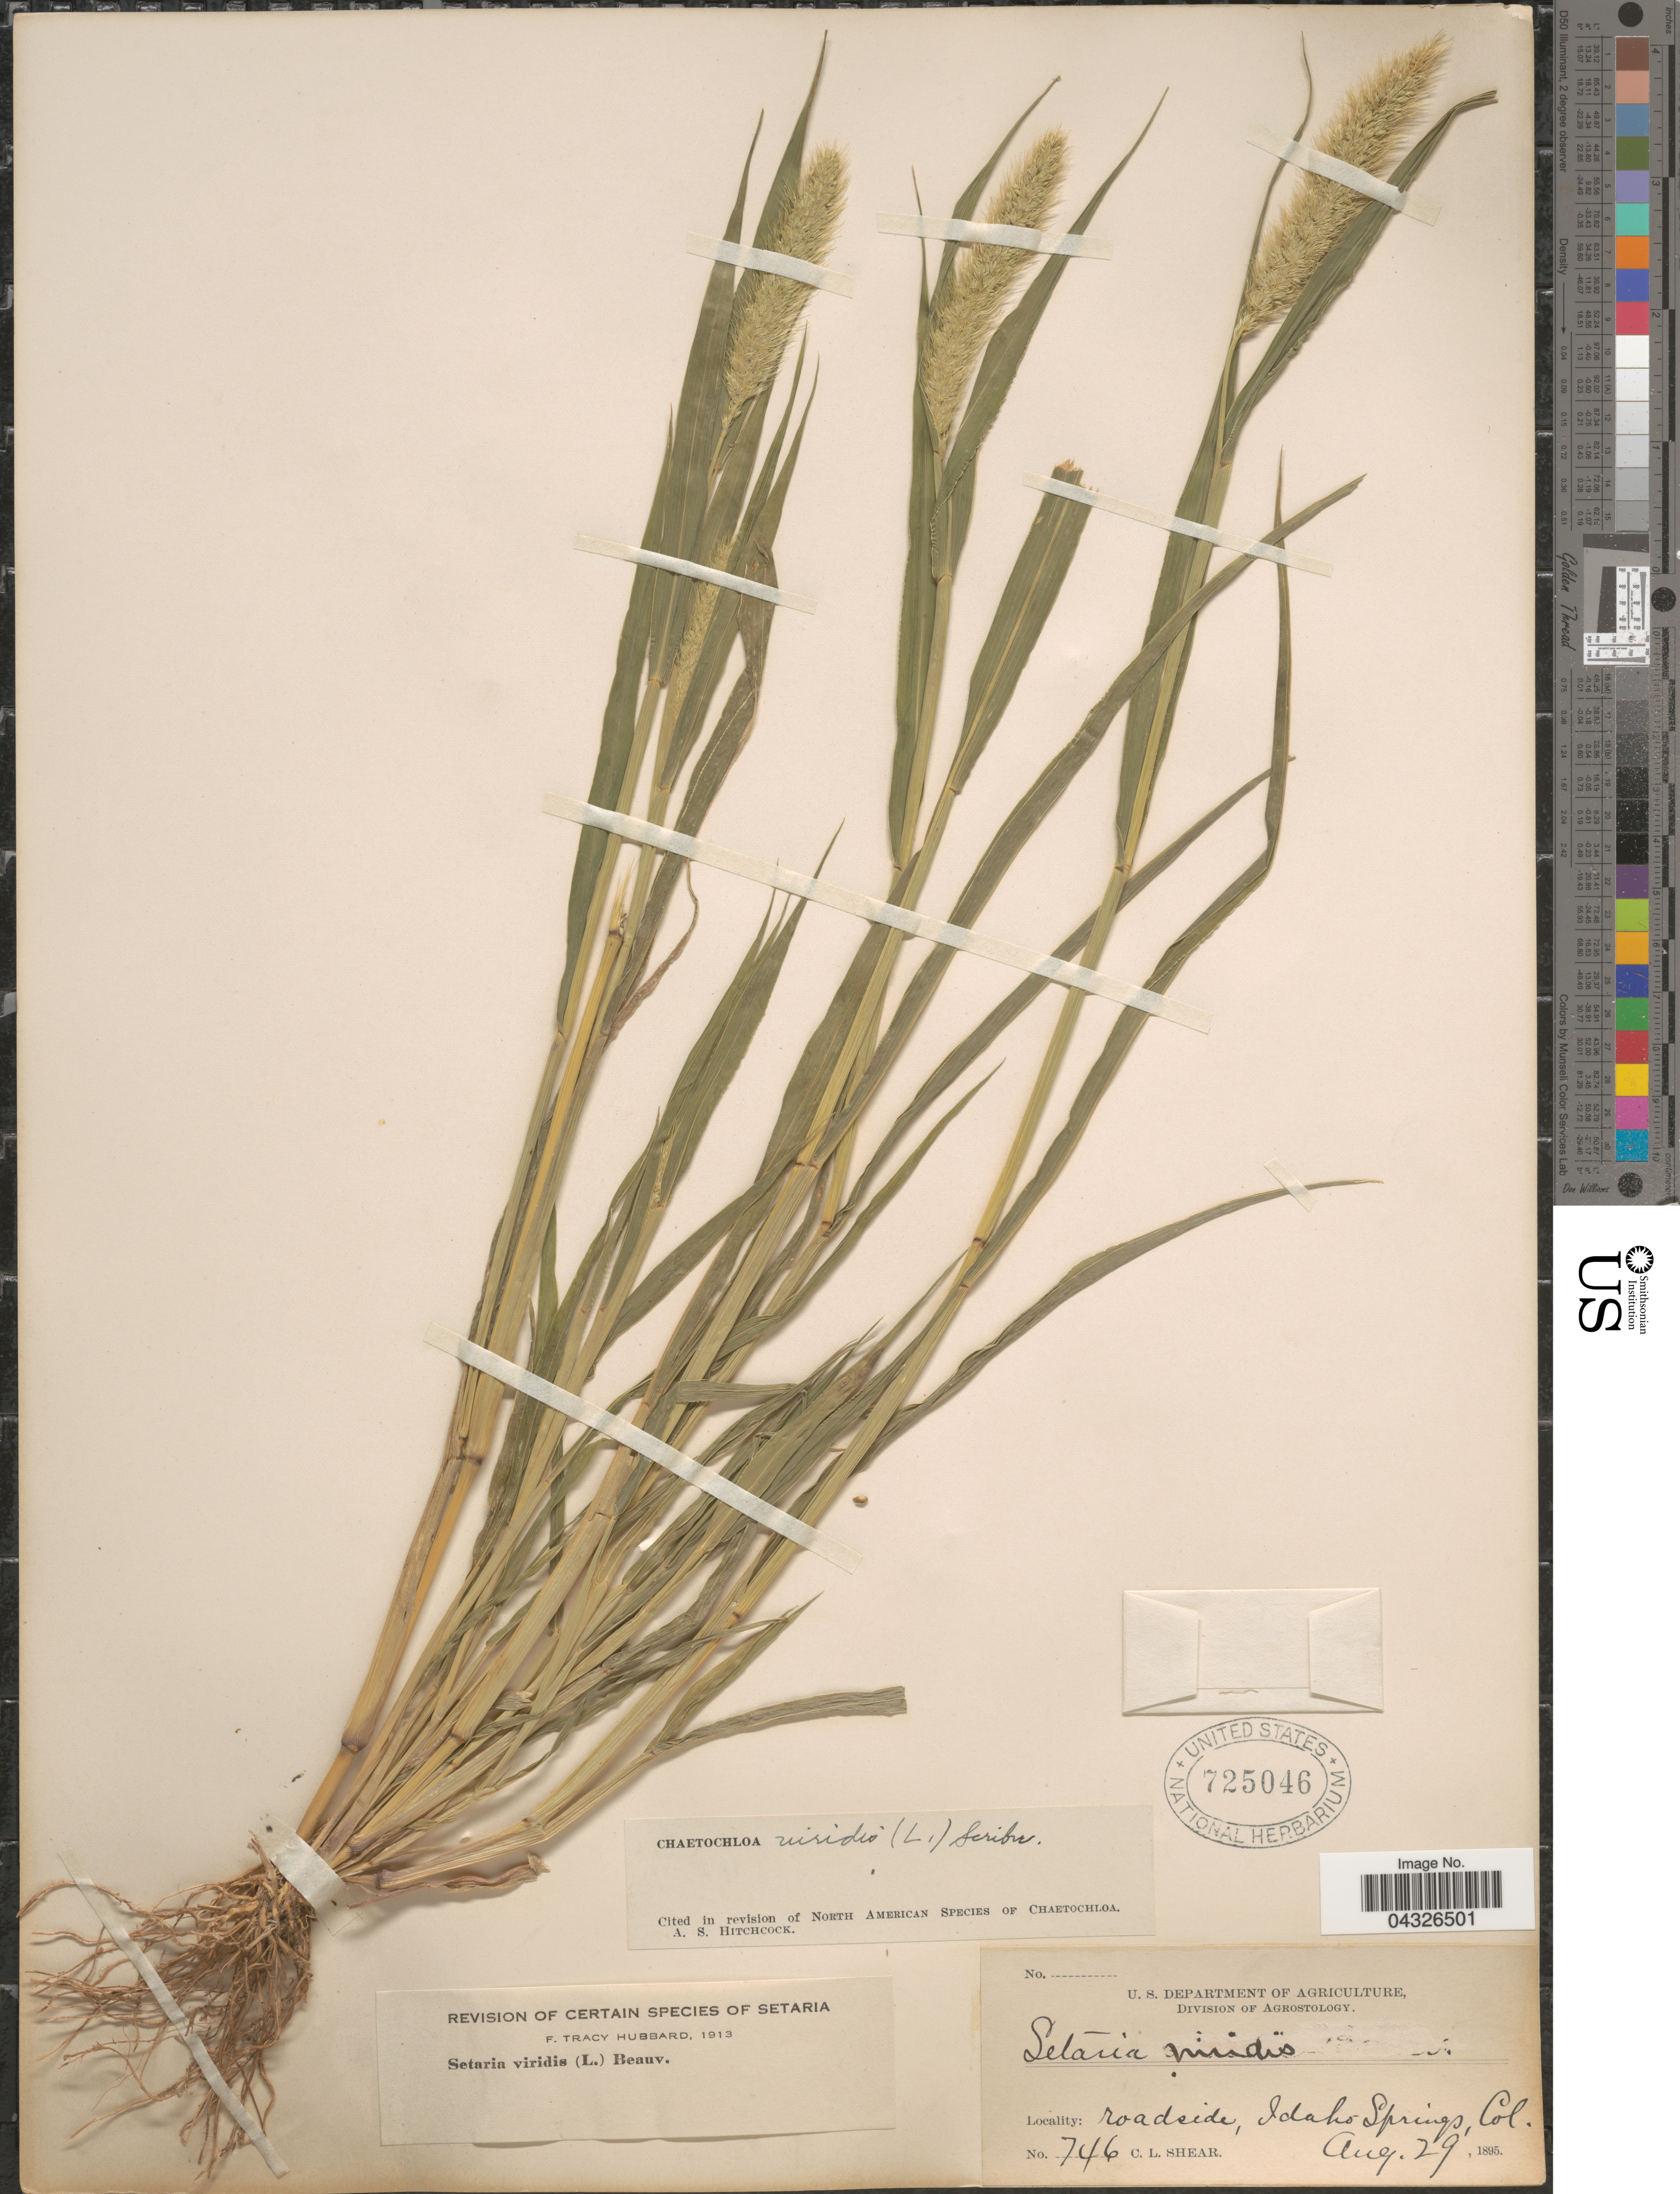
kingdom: Plantae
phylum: Tracheophyta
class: Liliopsida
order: Poales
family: Poaceae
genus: Setaria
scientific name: Setaria viridis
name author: (L.) P. Beauv.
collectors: C. L. Shear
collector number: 746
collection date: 1895-08-29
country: United States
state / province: Colorado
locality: Roadside, Idaho Springs.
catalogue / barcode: US 725046